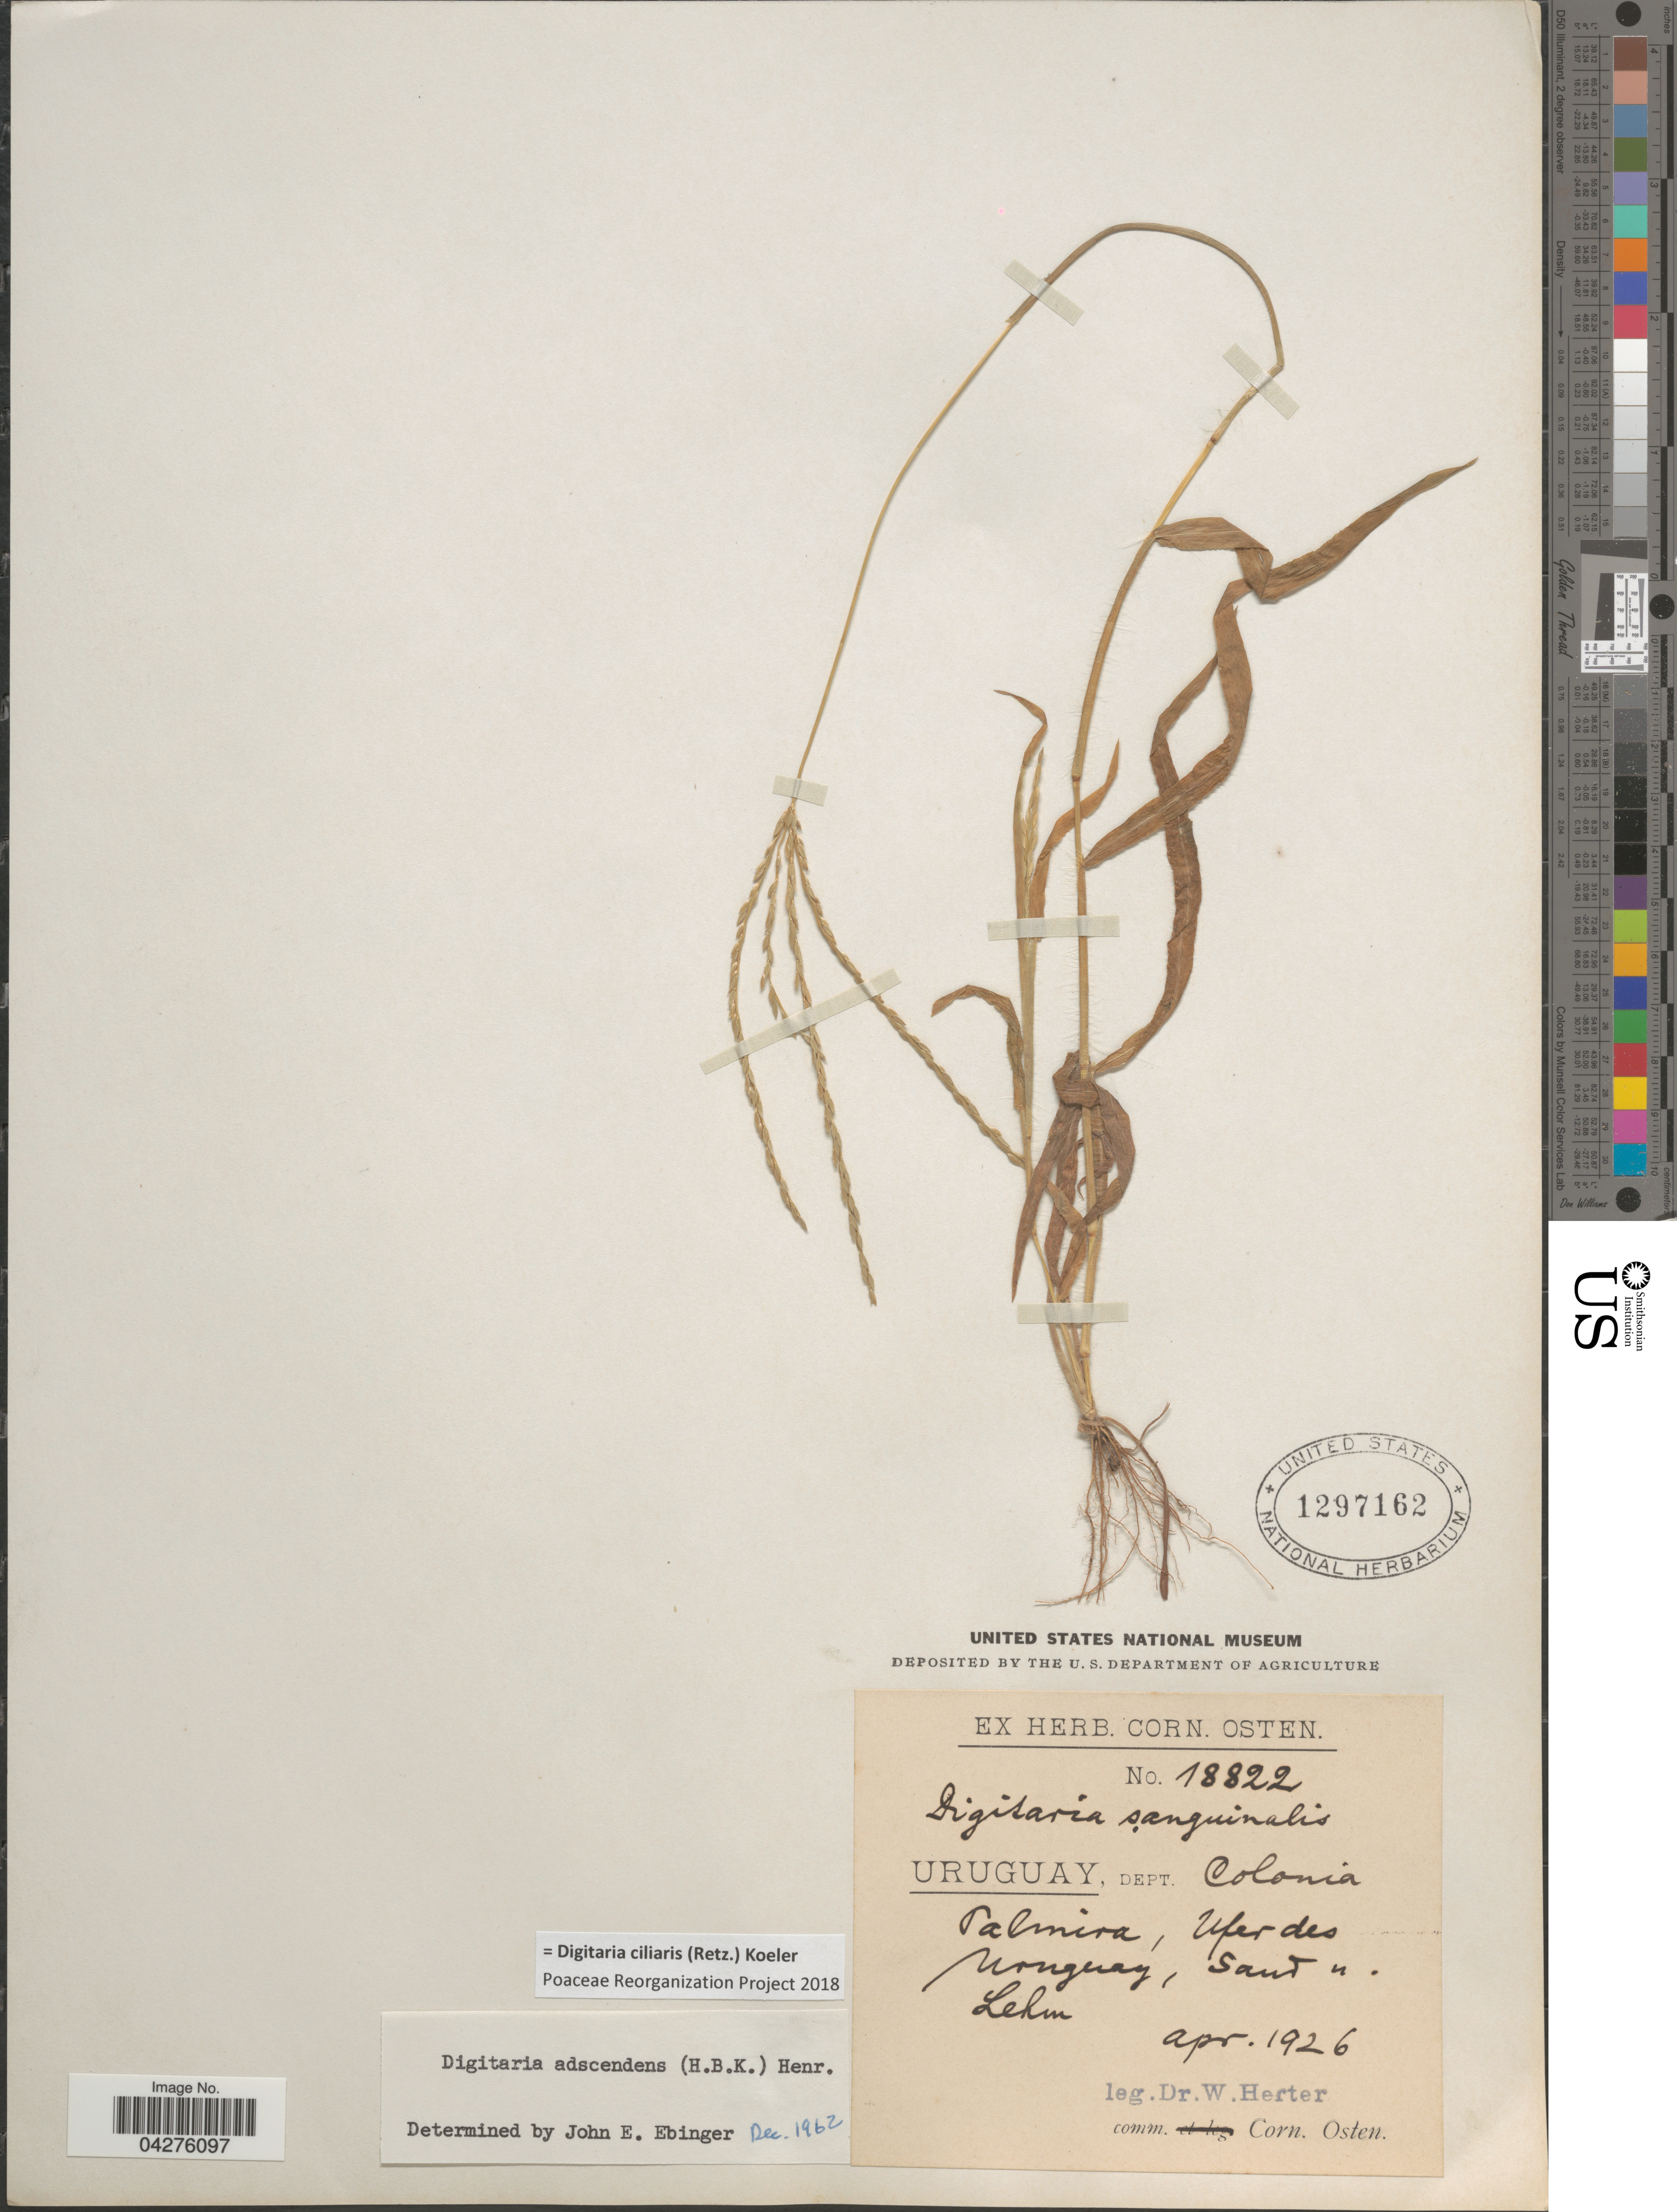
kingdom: Plantae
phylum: Tracheophyta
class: Liliopsida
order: Poales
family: Poaceae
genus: Digitaria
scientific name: Digitaria ciliaris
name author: (Retz.) Koeler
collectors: W. G. Herter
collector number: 18822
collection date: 1926-04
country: Uruguay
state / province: Colonia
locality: Dept. Colonia. Palmira, Ufer des Uruguay, Sand im Lehm.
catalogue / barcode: US 1297162